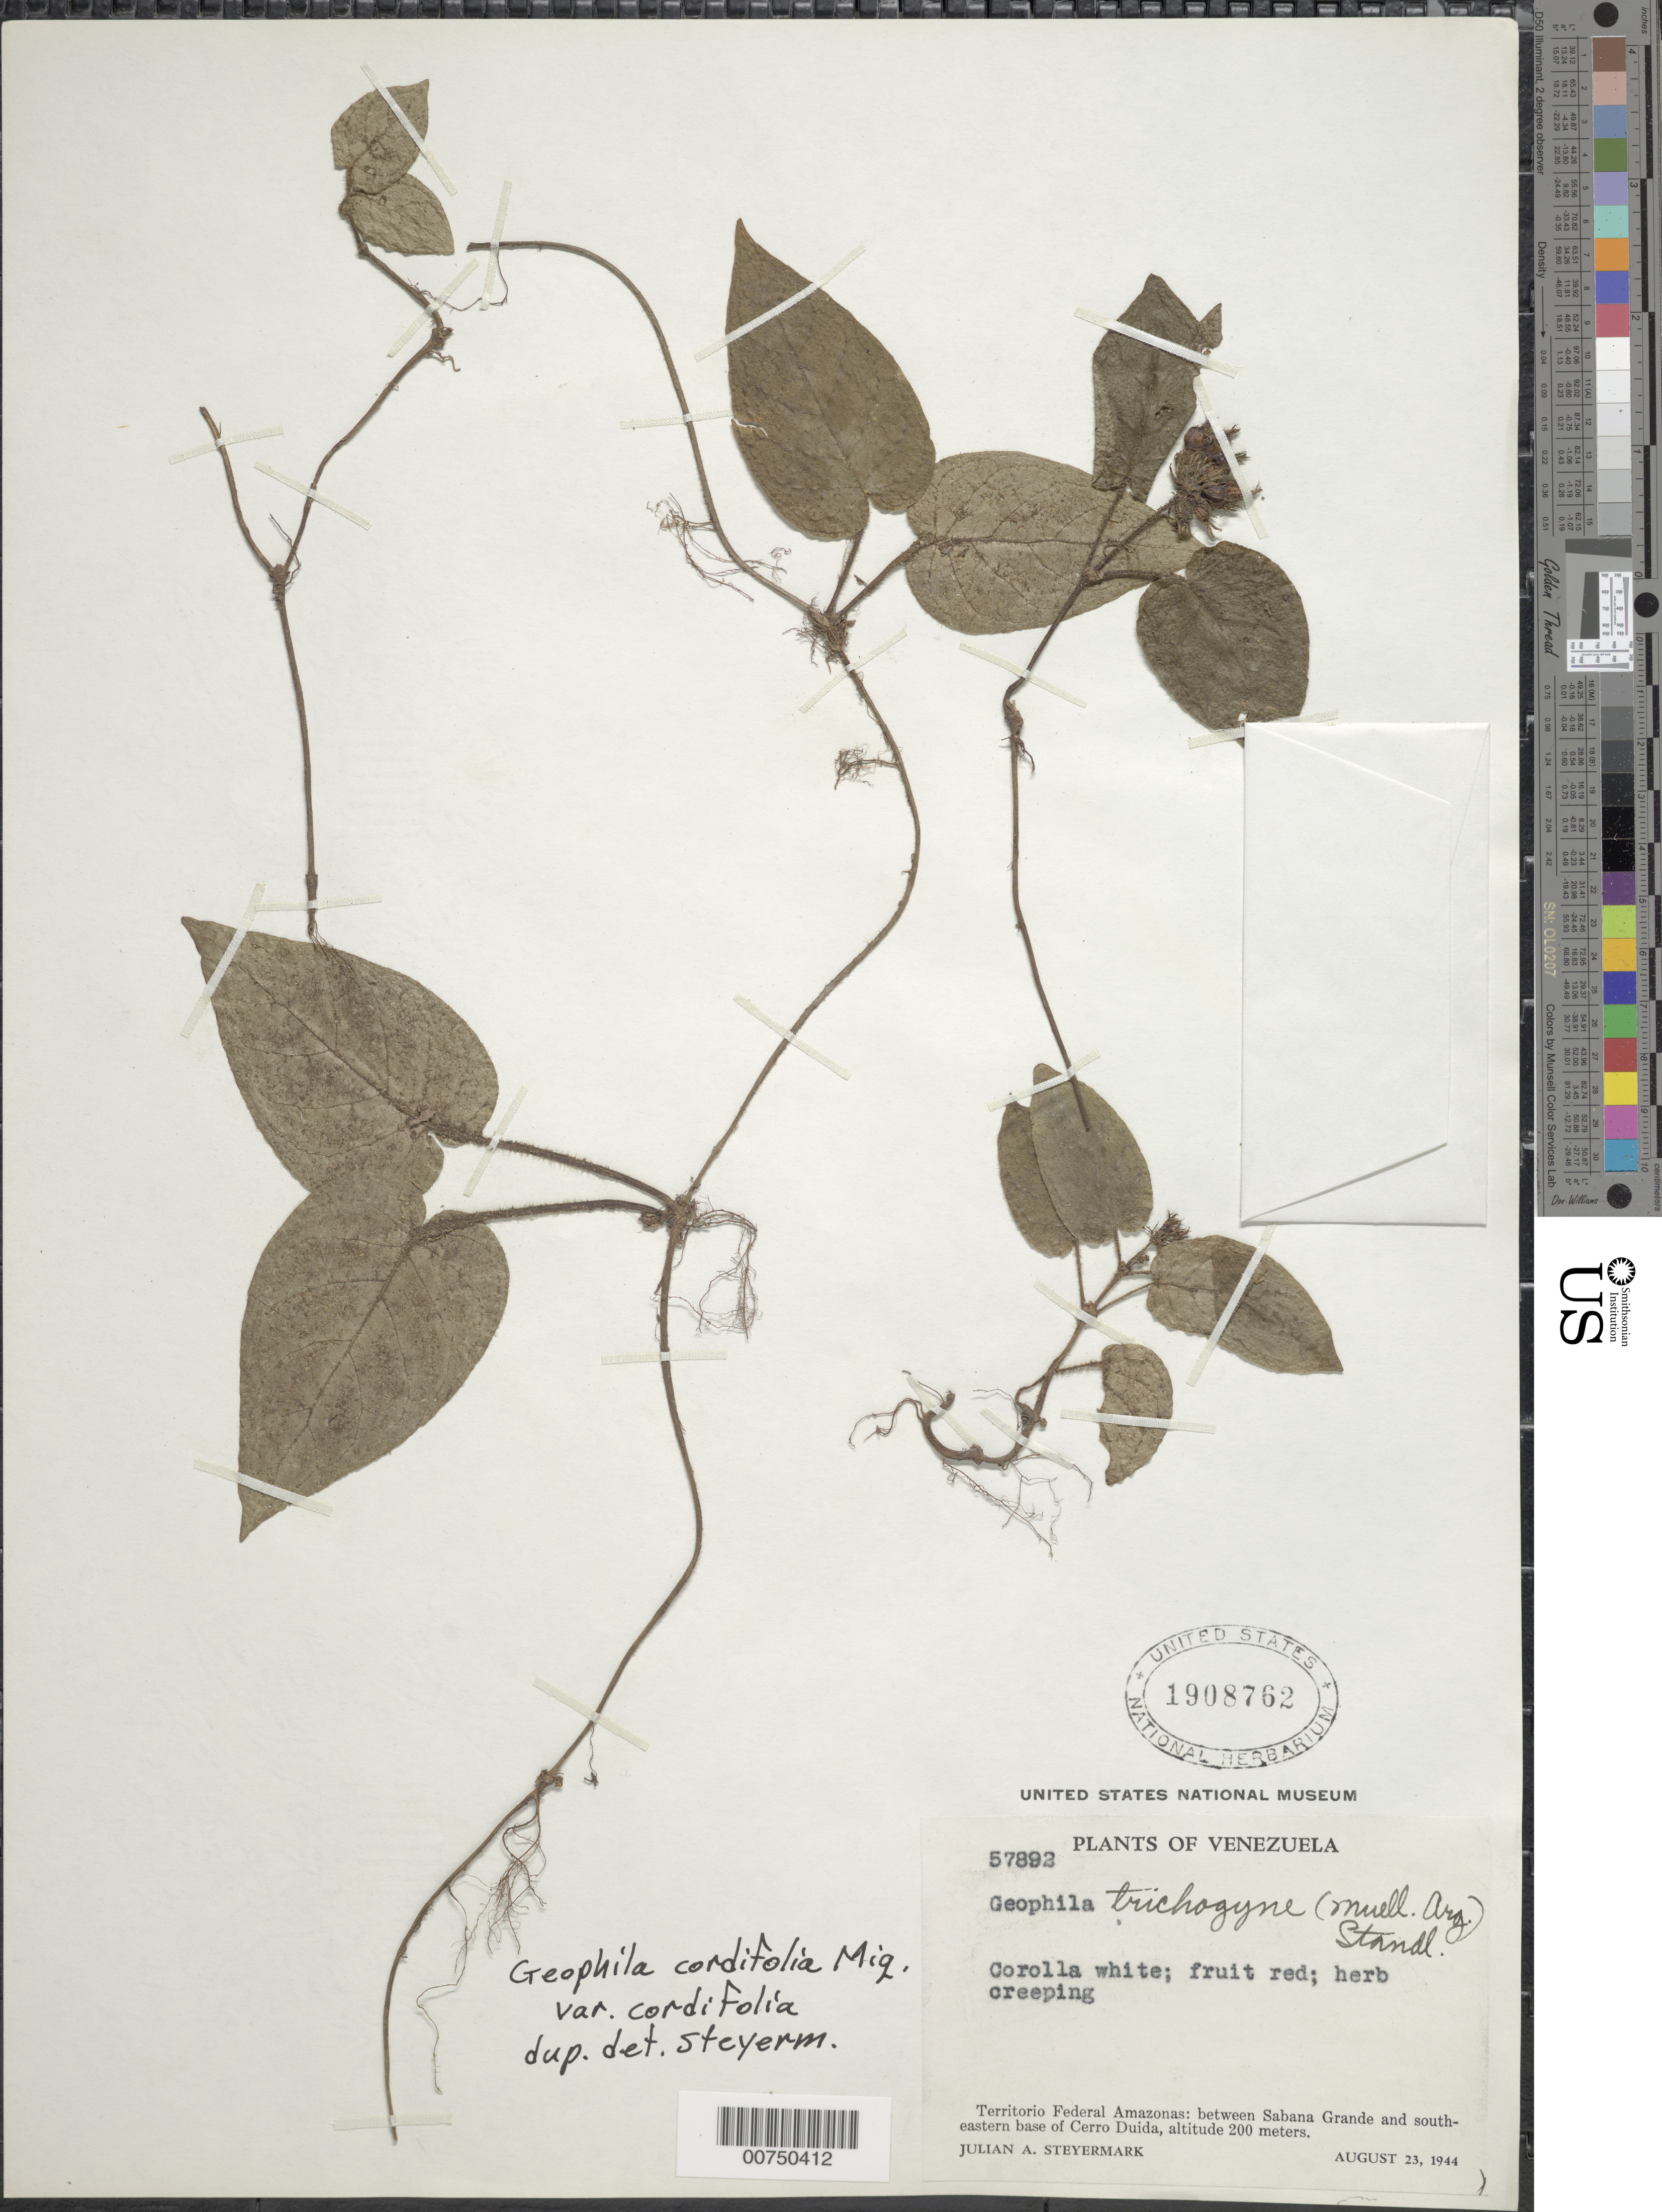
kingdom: Plantae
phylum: Tracheophyta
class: Magnoliopsida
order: Gentianales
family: Rubiaceae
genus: Geophila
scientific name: Geophila cordifolia var. cordifolia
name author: Miq.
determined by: Steyermark, Julian A., (VEN)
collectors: J. Steyermark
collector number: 57892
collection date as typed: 23-Aug-44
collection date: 1944-08-23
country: Venezuela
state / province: Amazonas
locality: Sabana de Arboles, at SE base of Cerro Duida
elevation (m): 200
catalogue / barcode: US 1908762